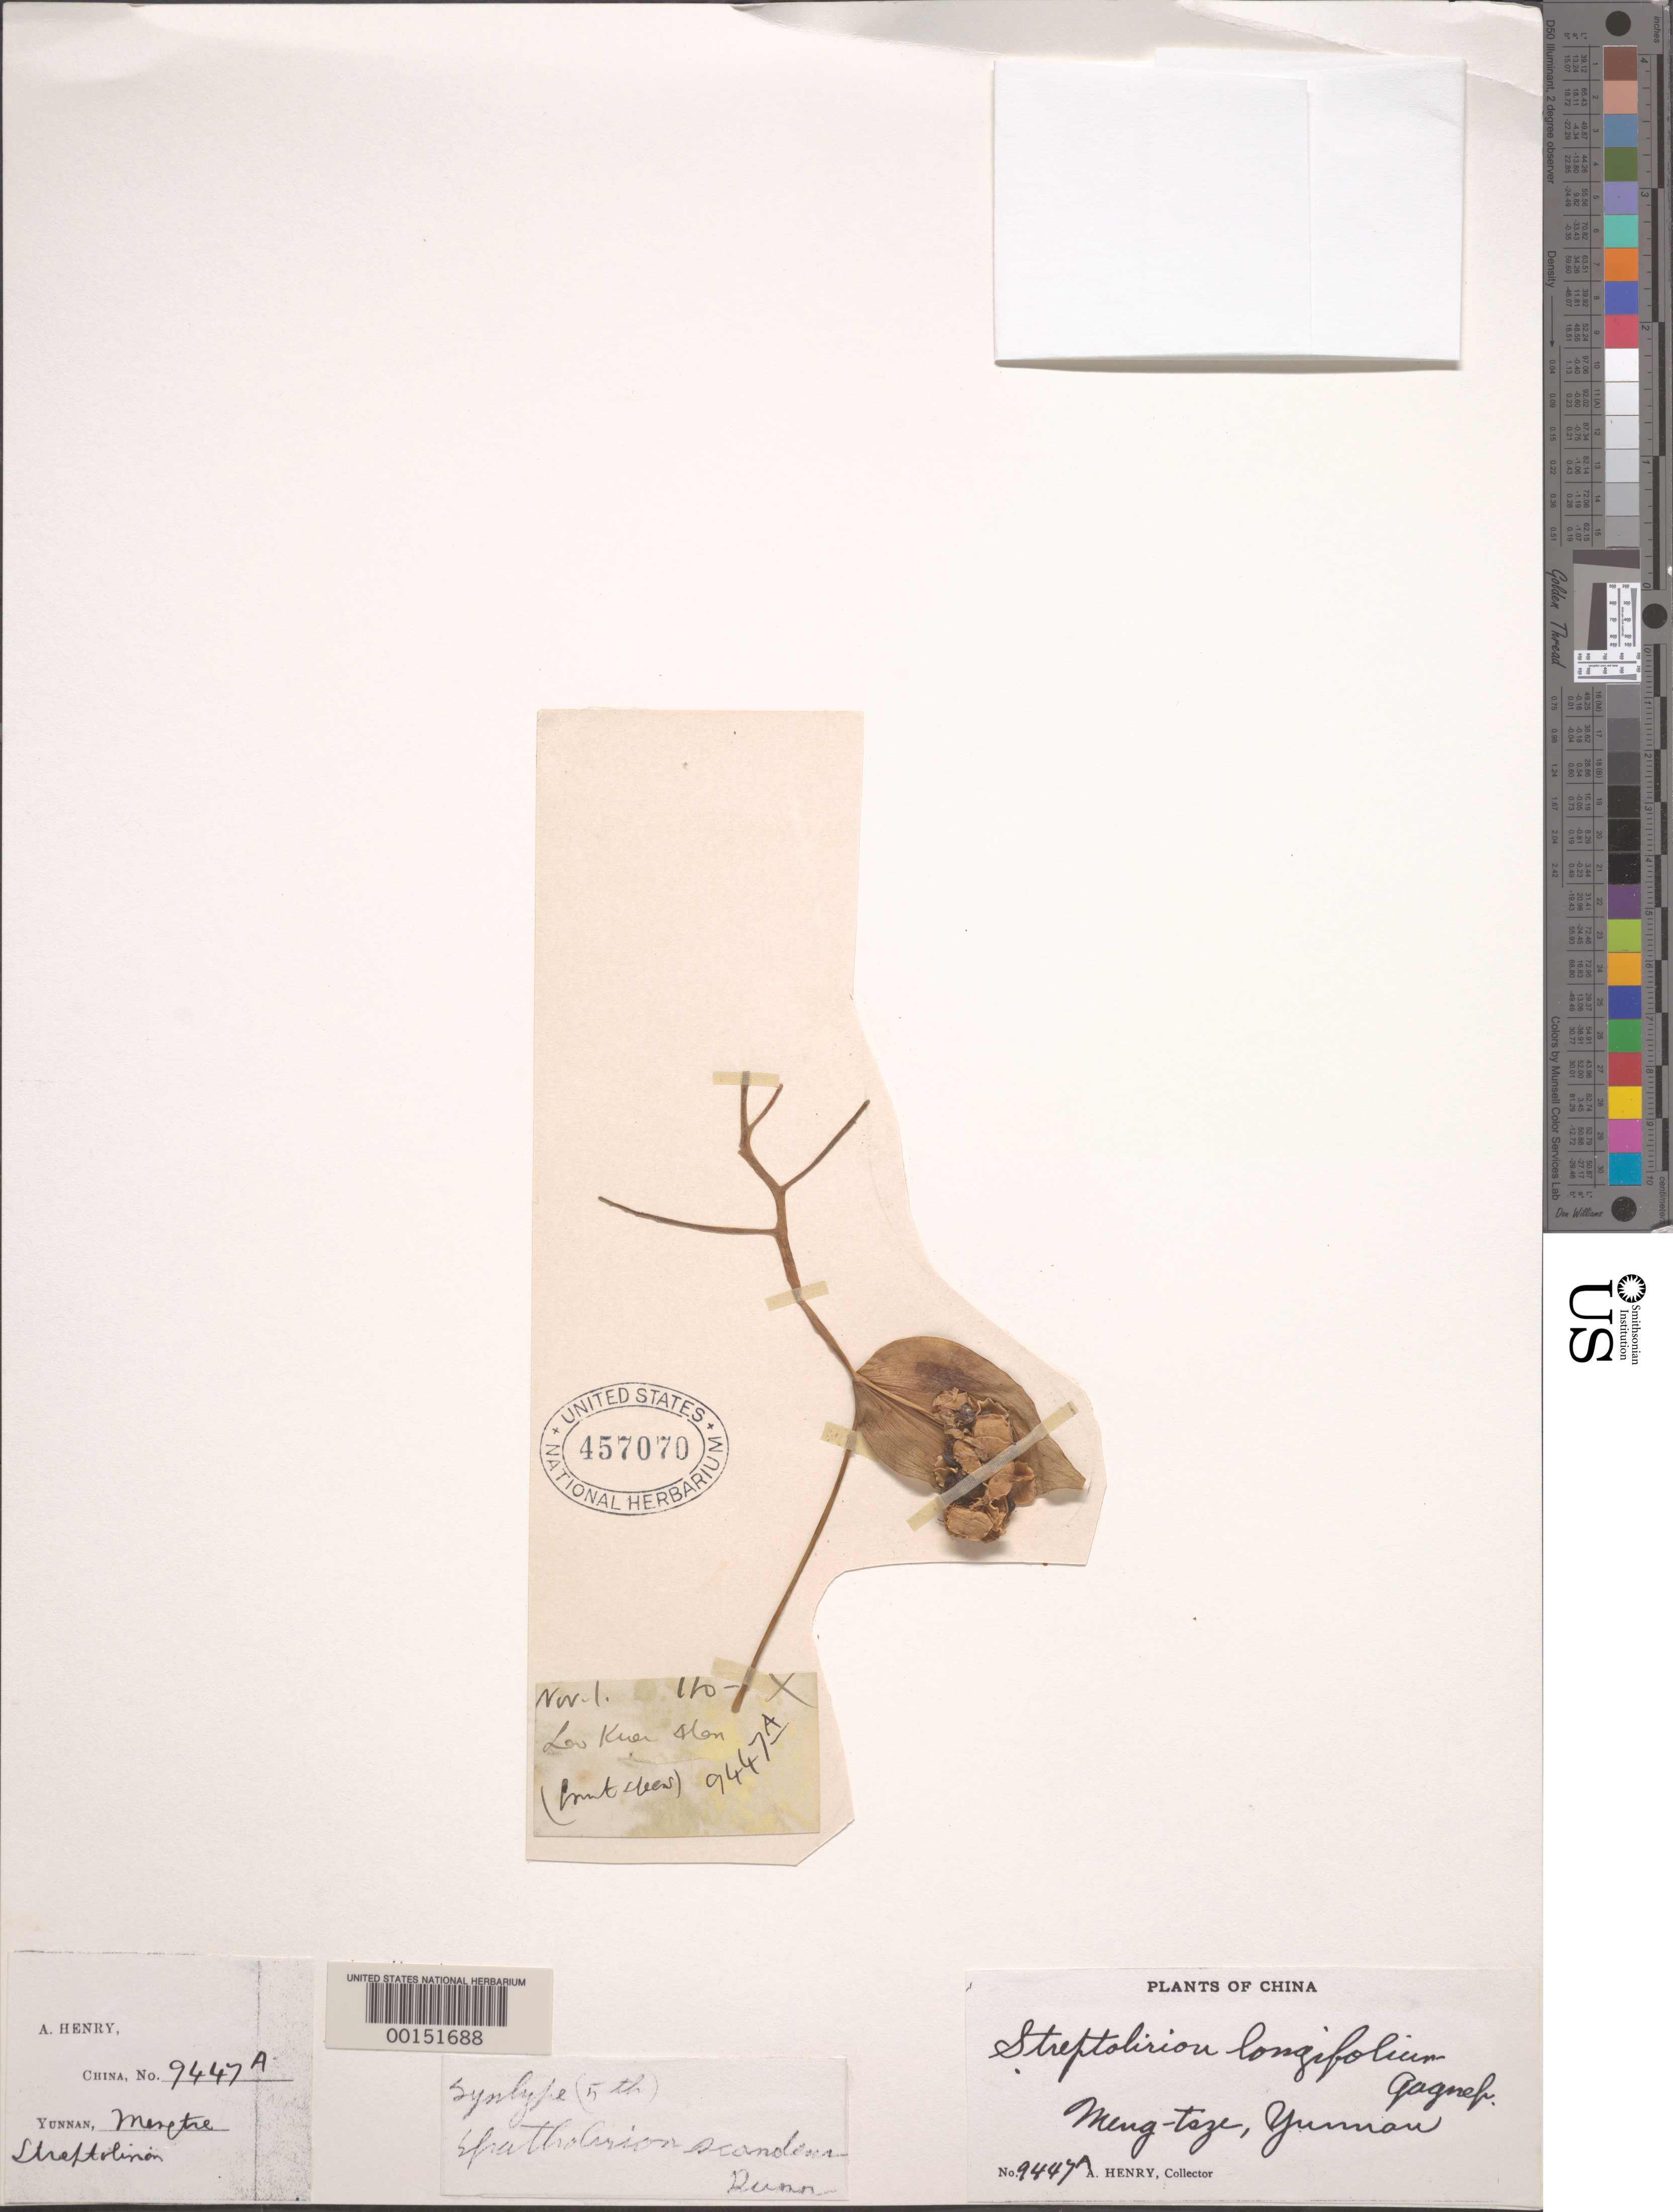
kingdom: Plantae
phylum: Tracheophyta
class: Liliopsida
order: Commelinales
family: Commelinaceae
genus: Spatholirion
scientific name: Spatholirion longifolium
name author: (Gagnep.) Dunn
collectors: A. Henry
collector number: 9447 A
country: China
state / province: Yunnan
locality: Meng-tsze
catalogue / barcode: US 457070